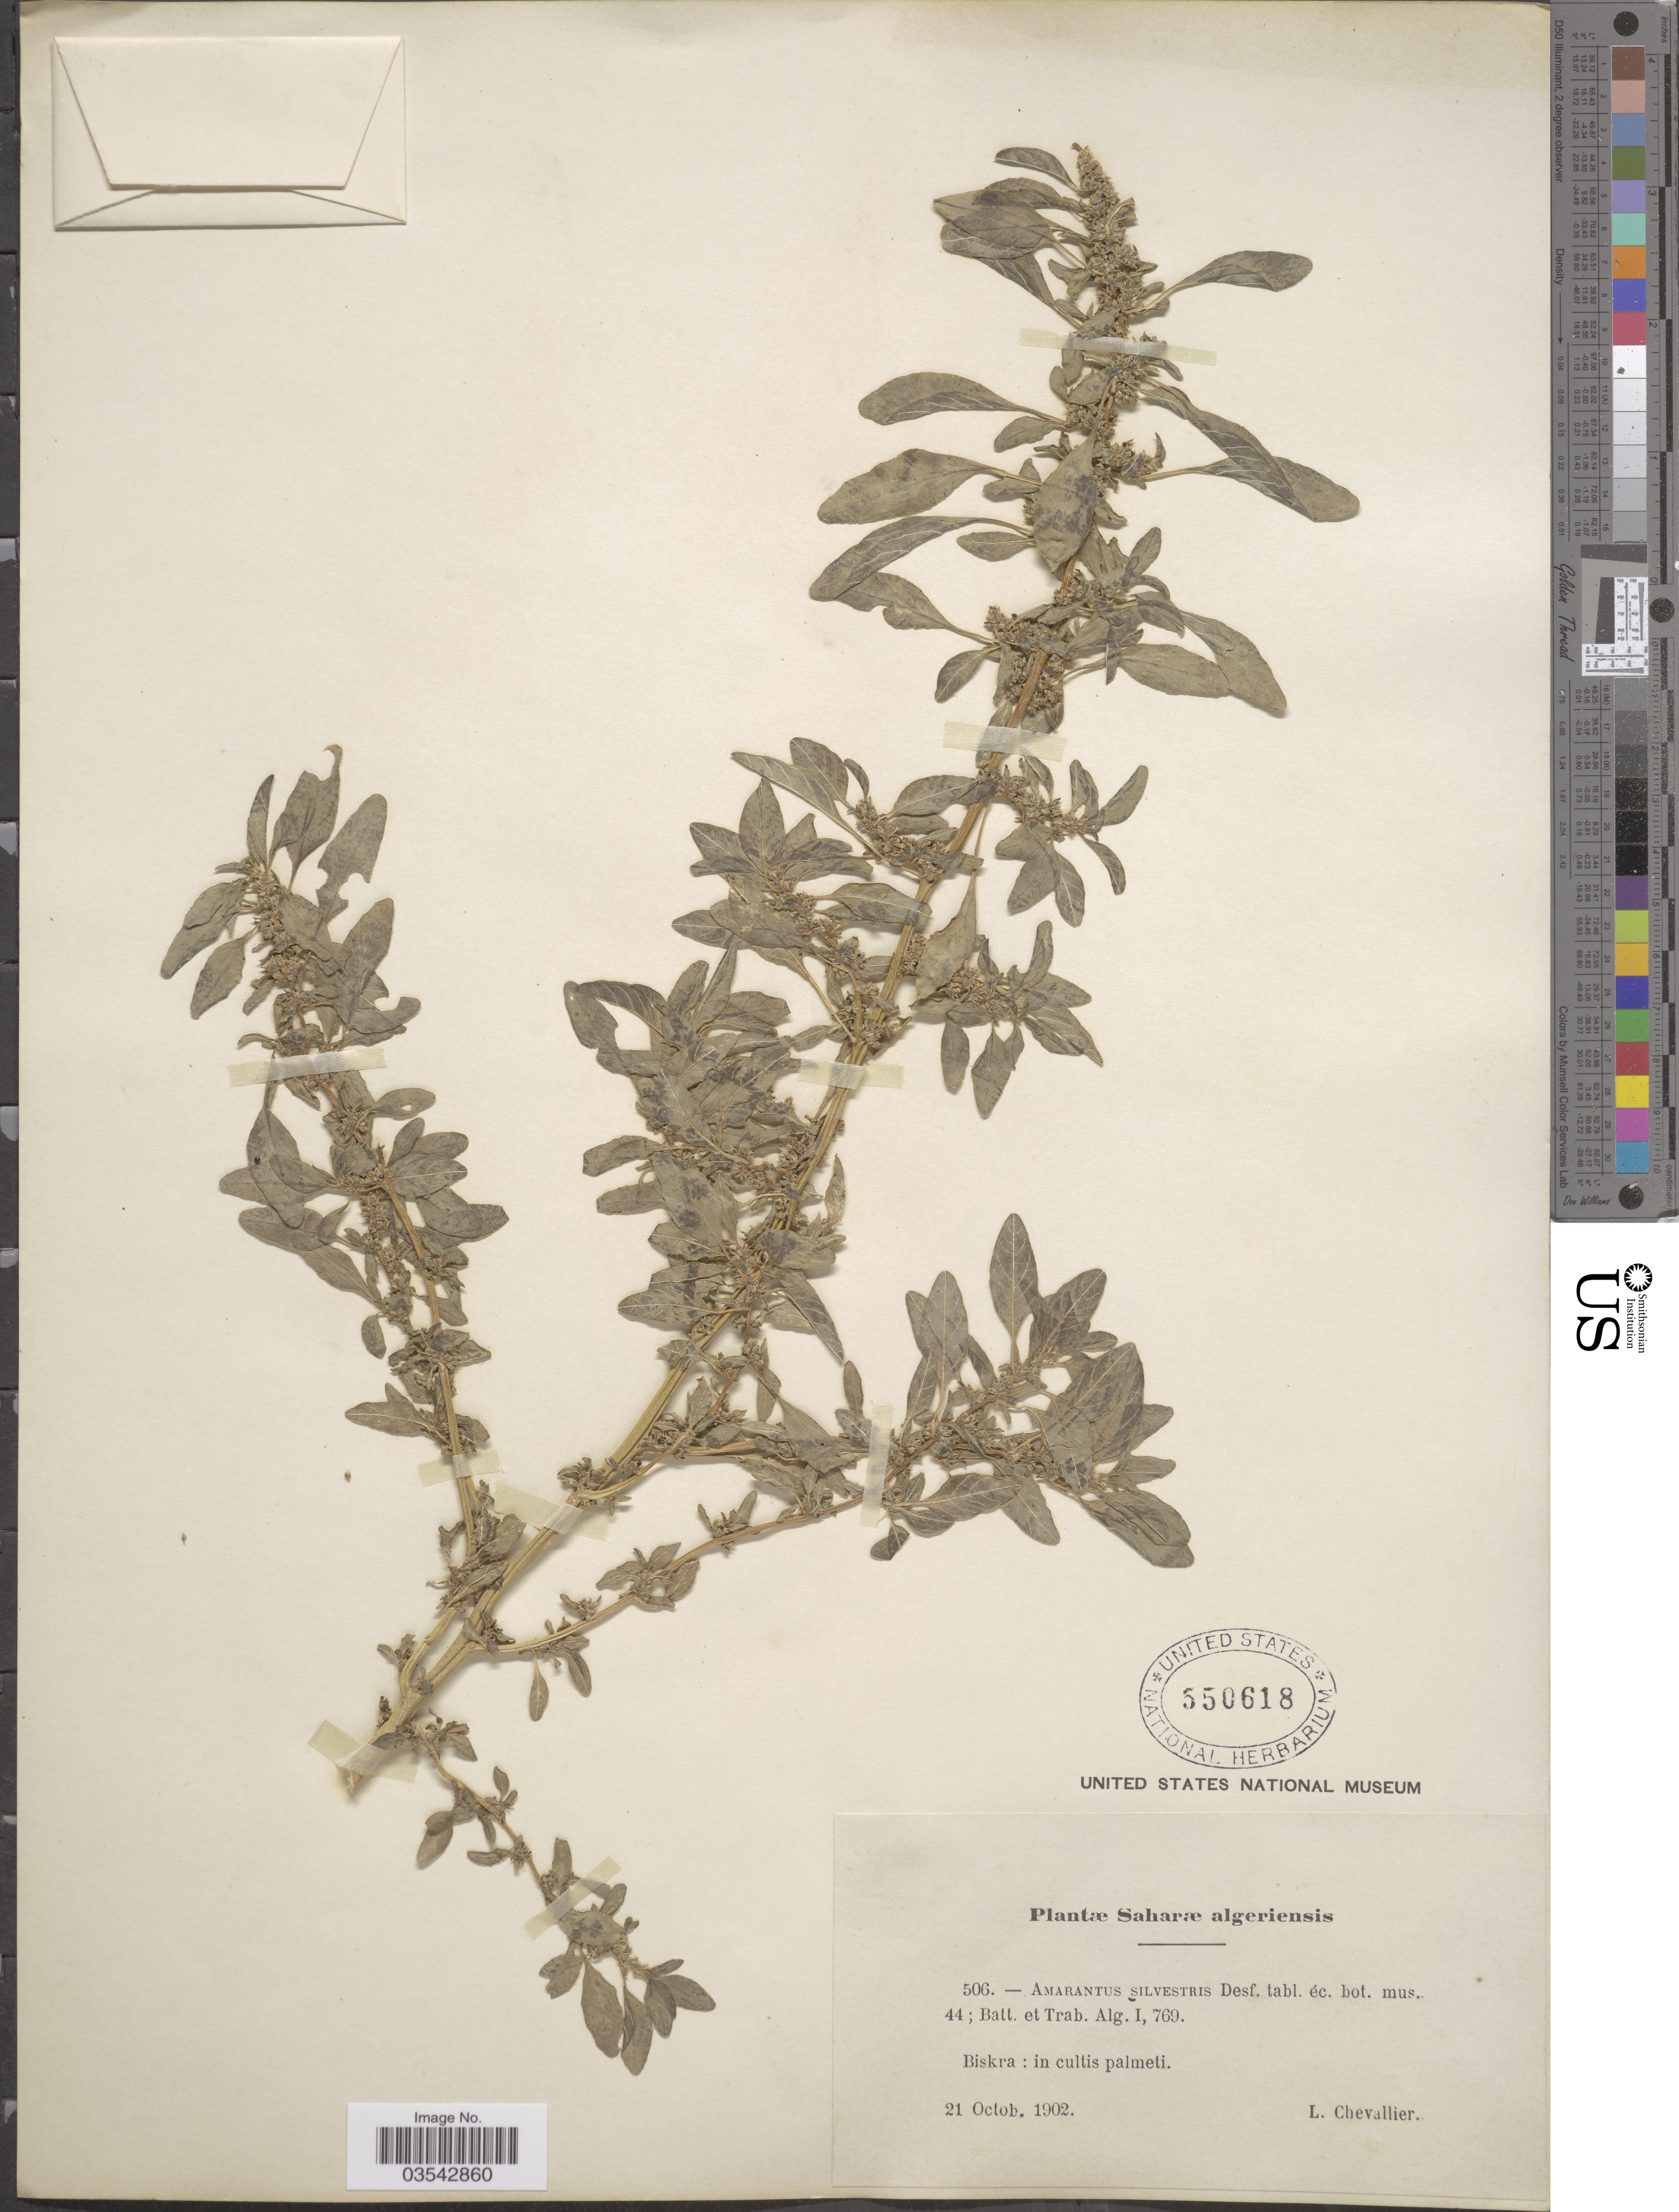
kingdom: Plantae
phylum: Tracheophyta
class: Magnoliopsida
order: Caryophyllales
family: Amaranthaceae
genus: Amaranthus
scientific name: Amaranthus sylvestris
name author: Desf.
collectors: L. Chevallier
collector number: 506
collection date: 1902-10-21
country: Algeria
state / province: Biskra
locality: Saharæ algeriensis. Biskra: in cultis palmeti.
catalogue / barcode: US 550618